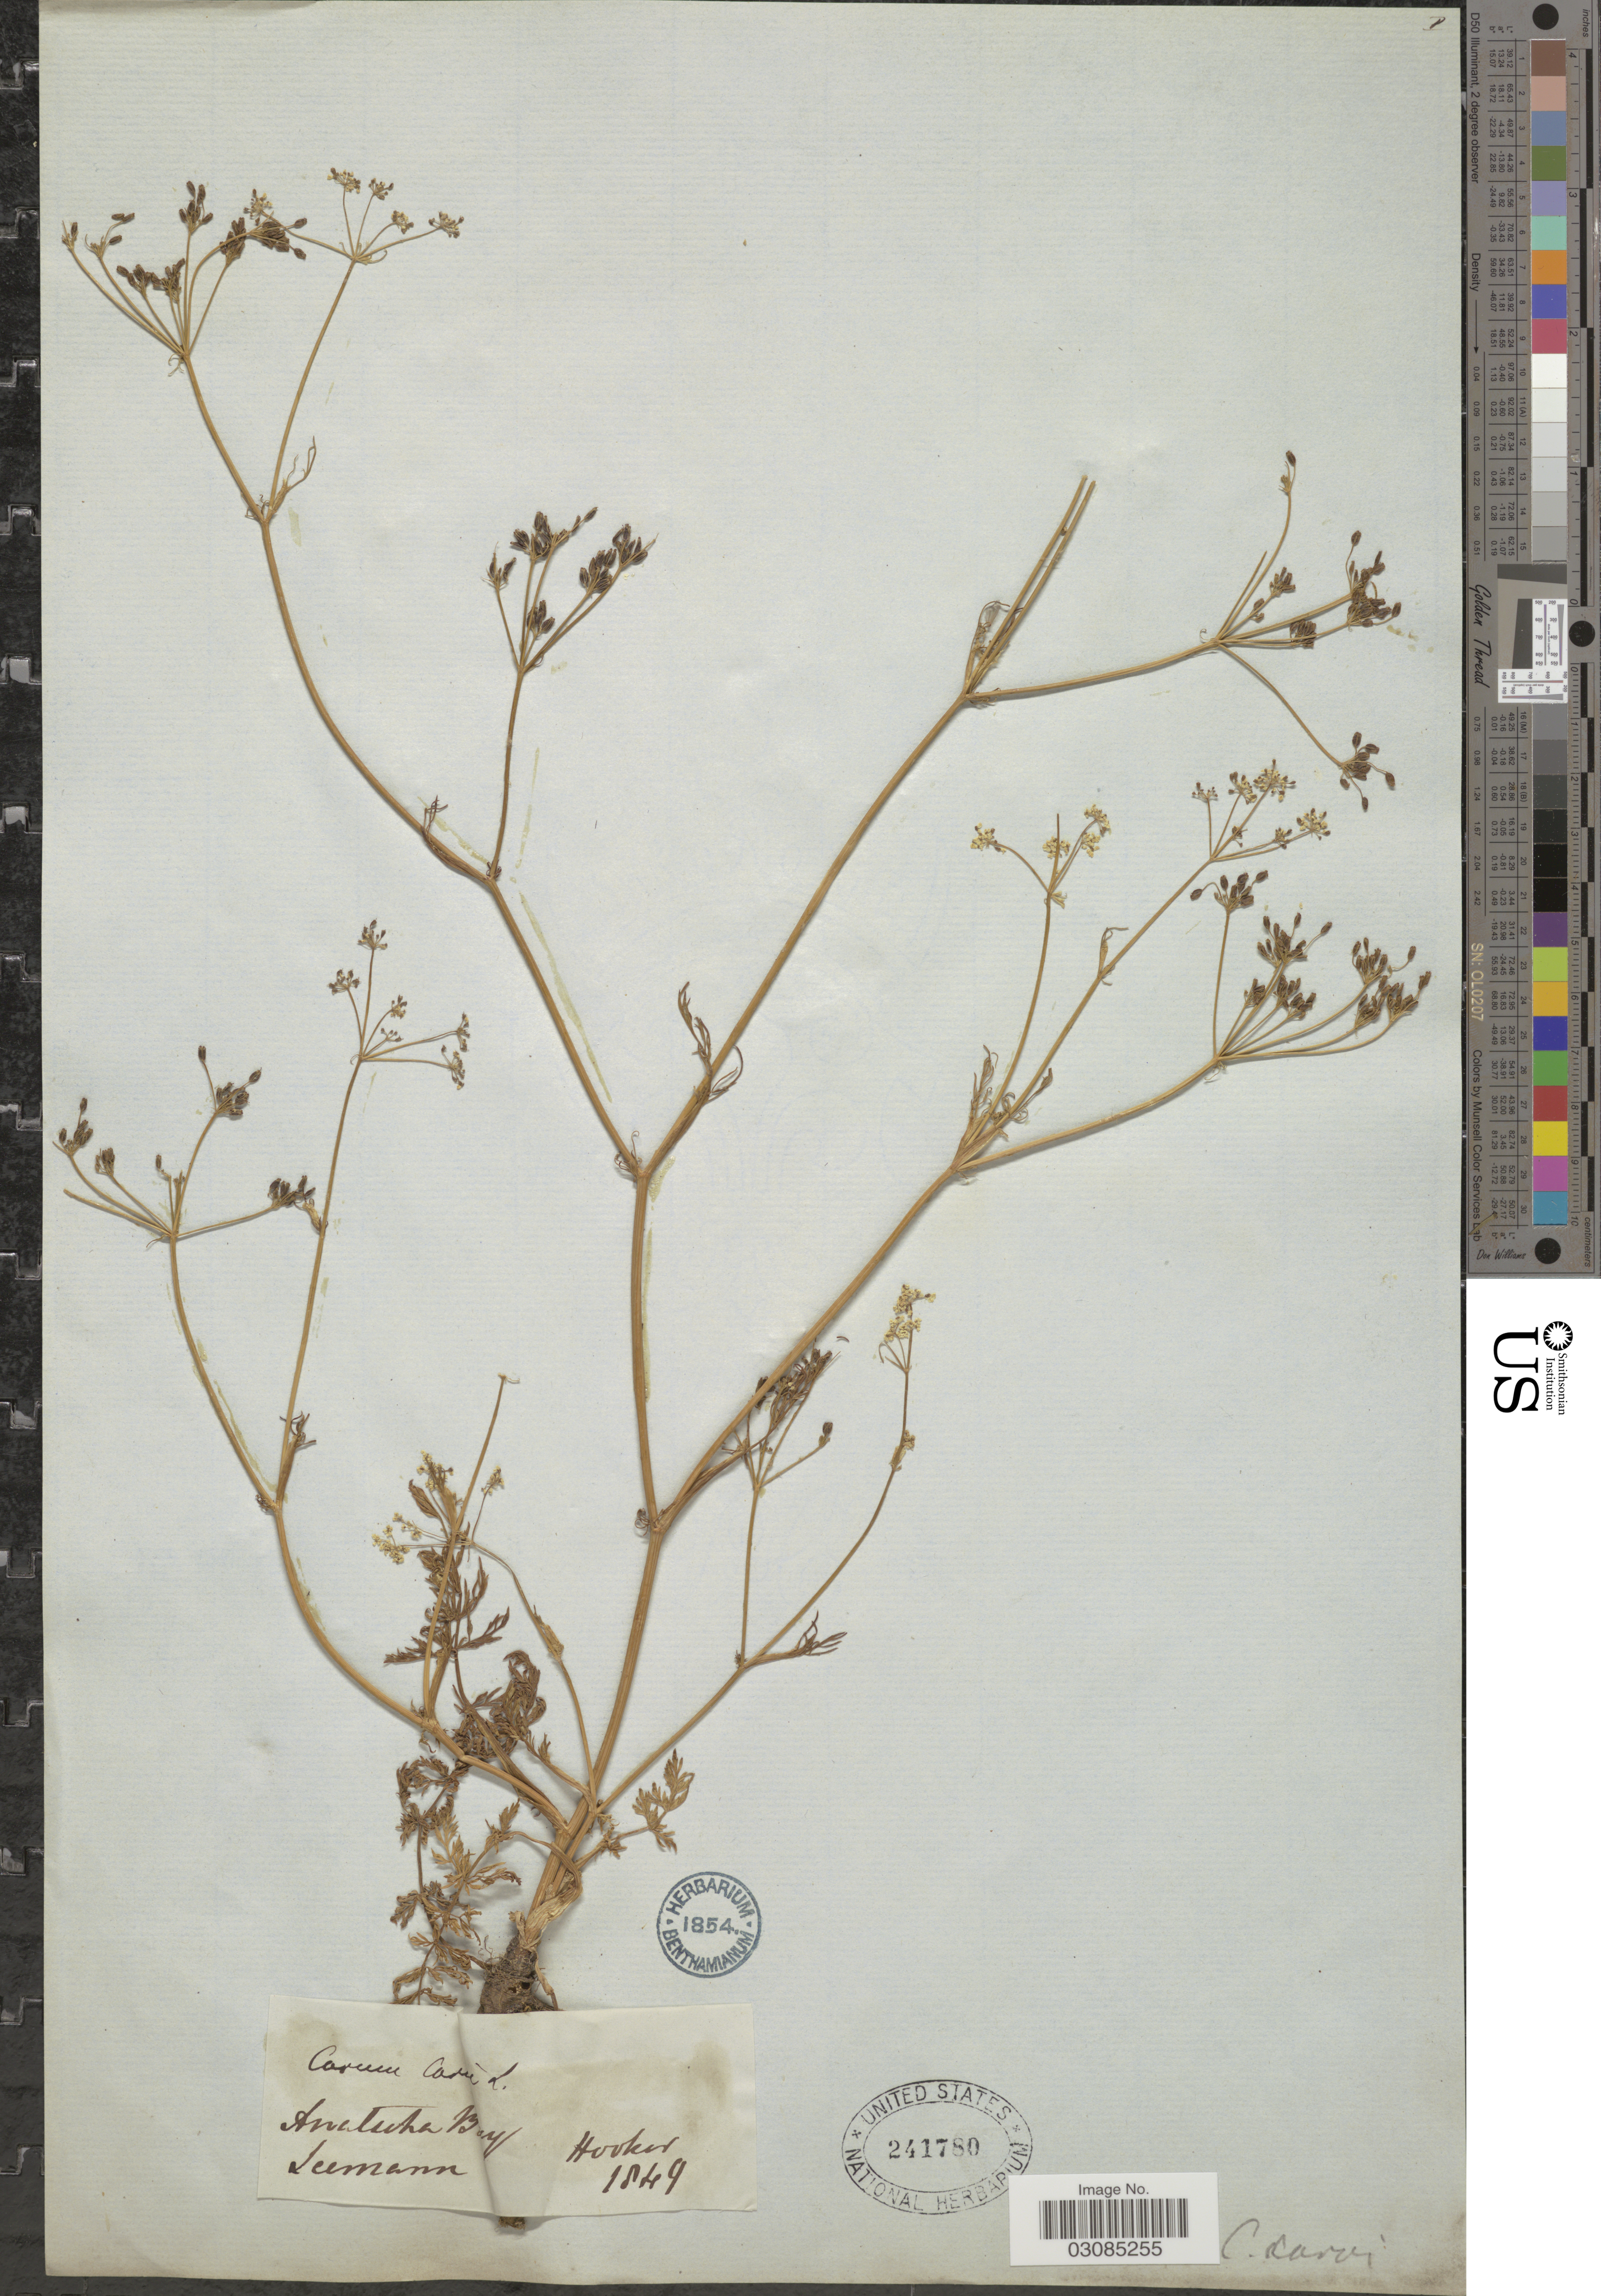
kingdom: Plantae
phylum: Tracheophyta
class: Magnoliopsida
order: Apiales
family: Apiaceae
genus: Carum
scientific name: Carum carvi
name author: L.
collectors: -. Hooker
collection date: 1849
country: Russian Federation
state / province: Kamchatka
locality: Awatscha (Avacha) Bay.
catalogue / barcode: US 241780